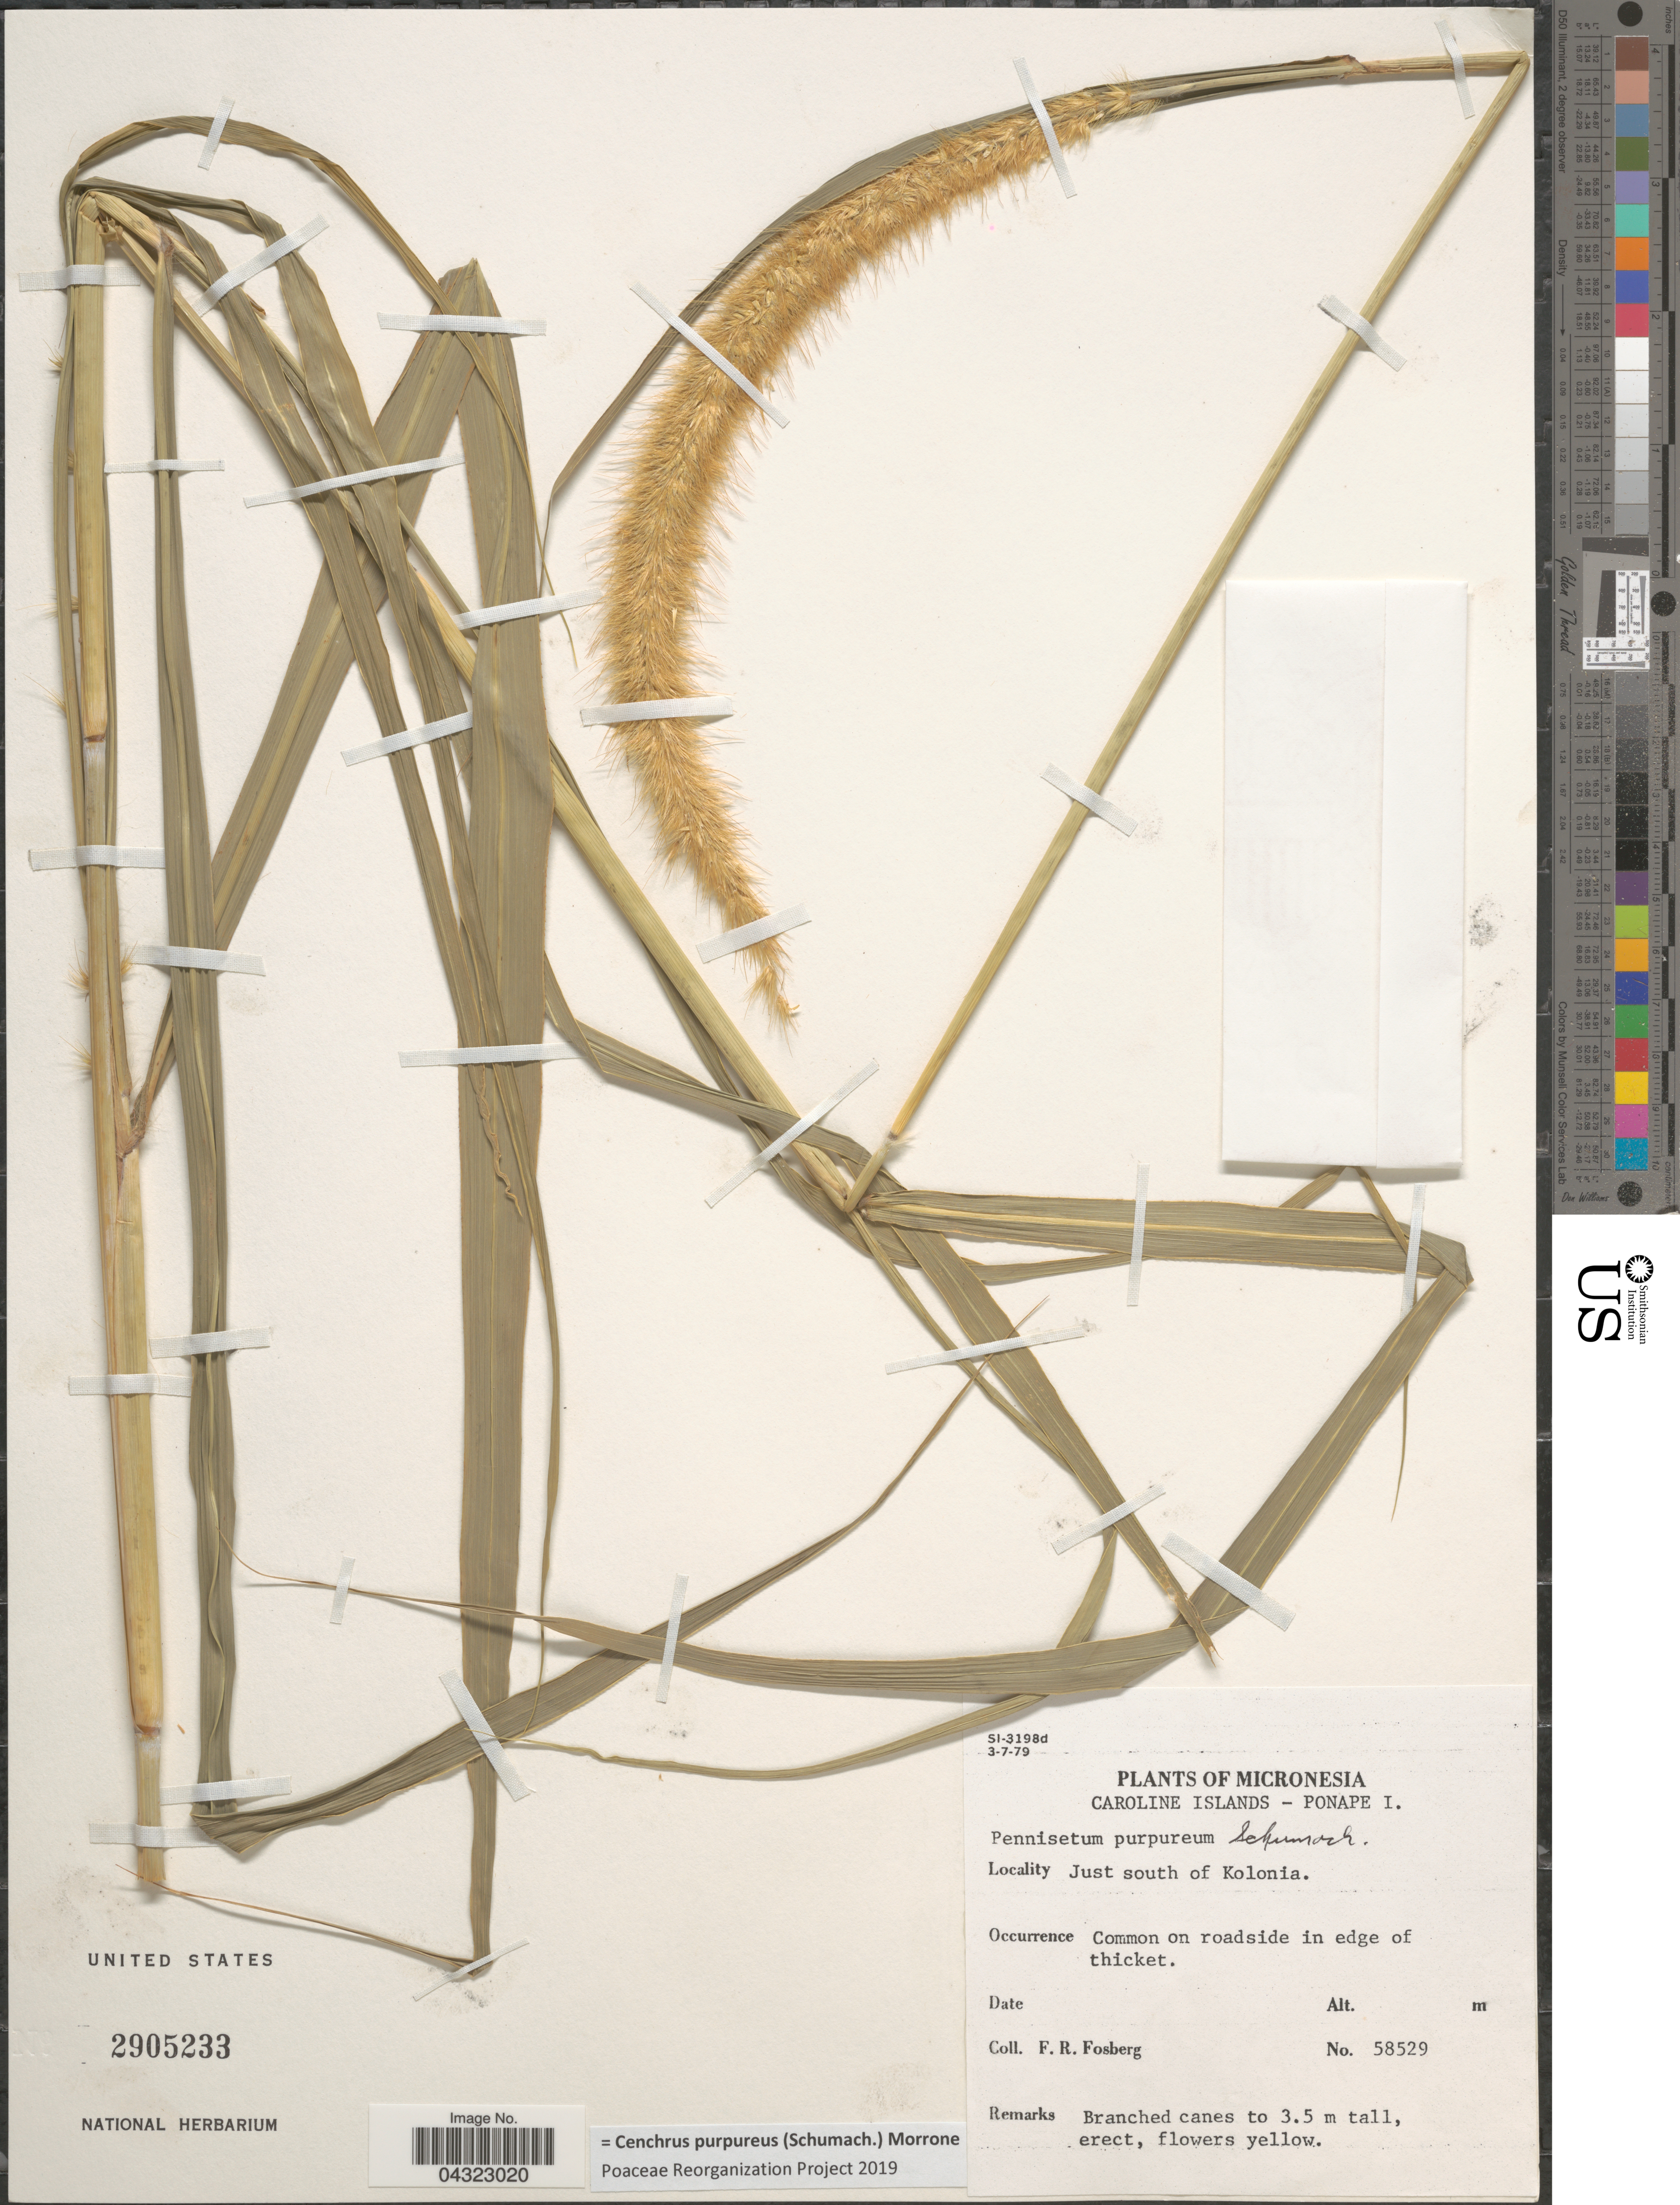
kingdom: Plantae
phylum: Tracheophyta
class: Liliopsida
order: Poales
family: Poaceae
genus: Cenchrus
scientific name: Cenchrus purpureus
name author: (Schumach.) Morrone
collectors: F. R. Fosberg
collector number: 58529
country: Micronesia, Federated States of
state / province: Pohnpei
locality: Micronesia. Caroline Islands-Ponape I. Just south of Kolonia. Common on roadside in edge of thicket.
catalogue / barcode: US 2905233